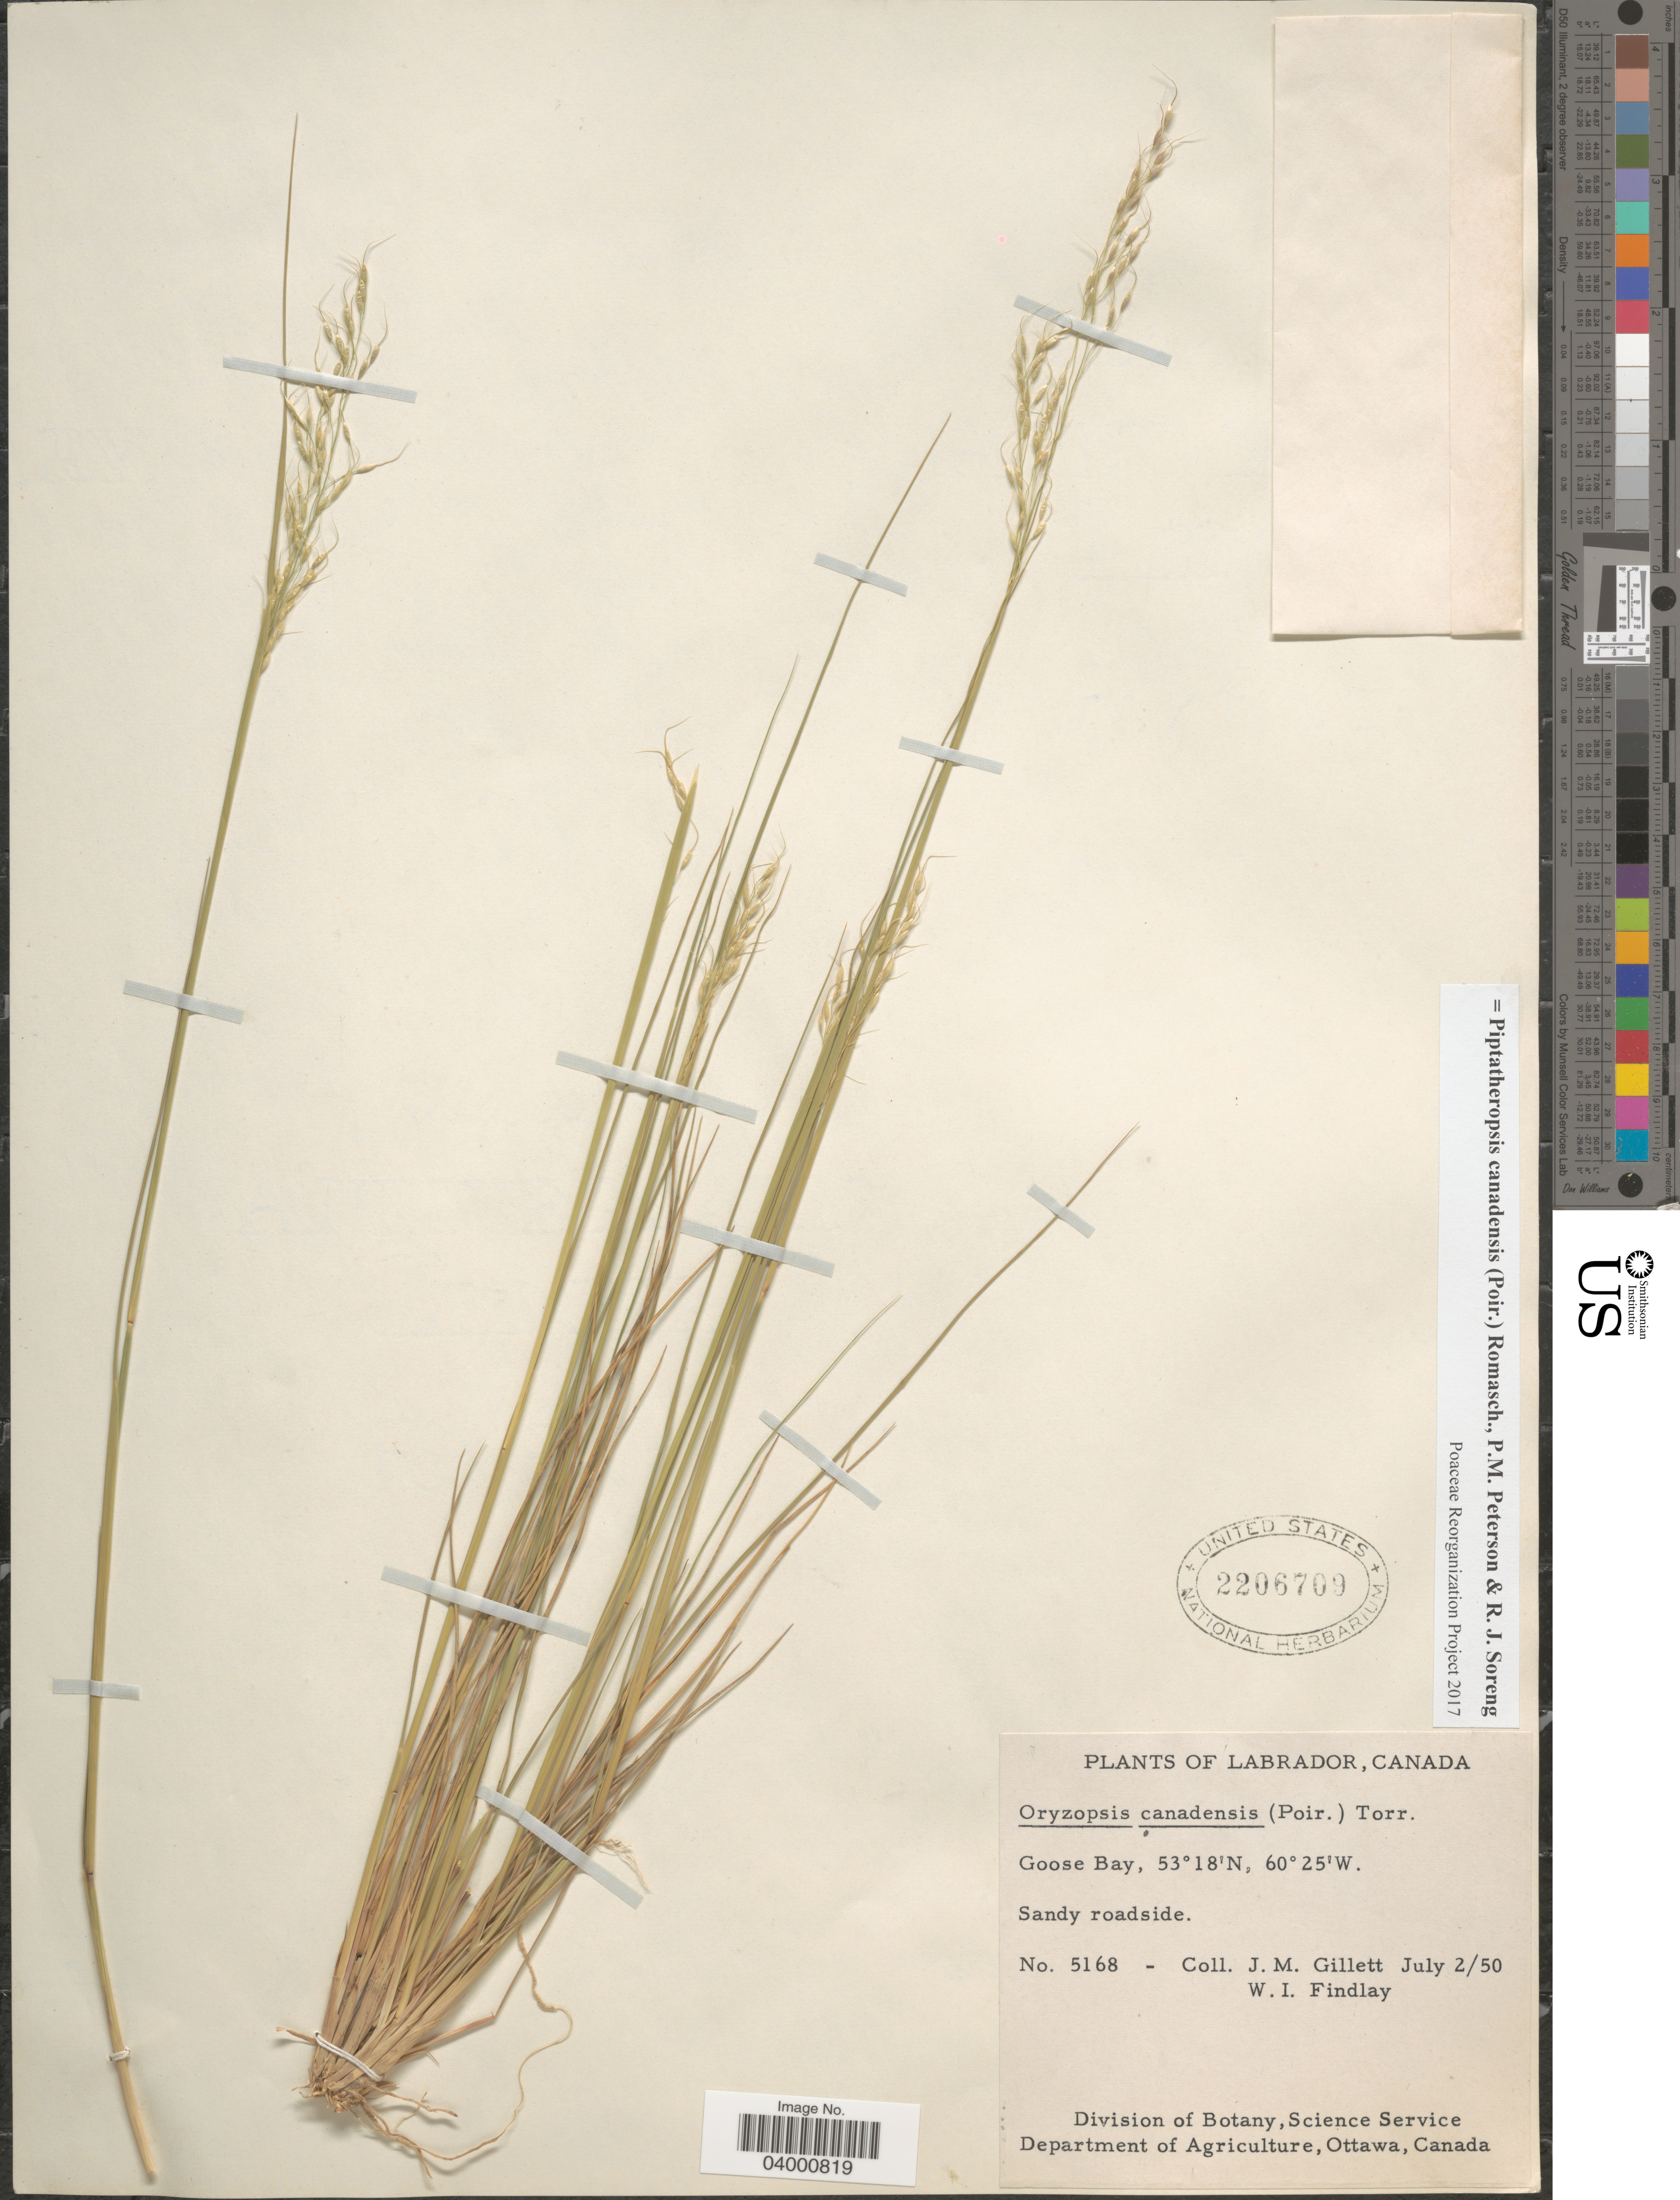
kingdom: Plantae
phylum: Tracheophyta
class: Liliopsida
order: Poales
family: Poaceae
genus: Piptatheropsis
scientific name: Piptatheropsis canadensis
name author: (Poir.) Romasch. et al.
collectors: J. M. Gillett & W. Findlay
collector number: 5168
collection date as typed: Transcribed d/m/y: 2/7/50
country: Canada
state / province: Newfoundland and Labrador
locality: Labrador. Goose Bay.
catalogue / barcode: US 2206709